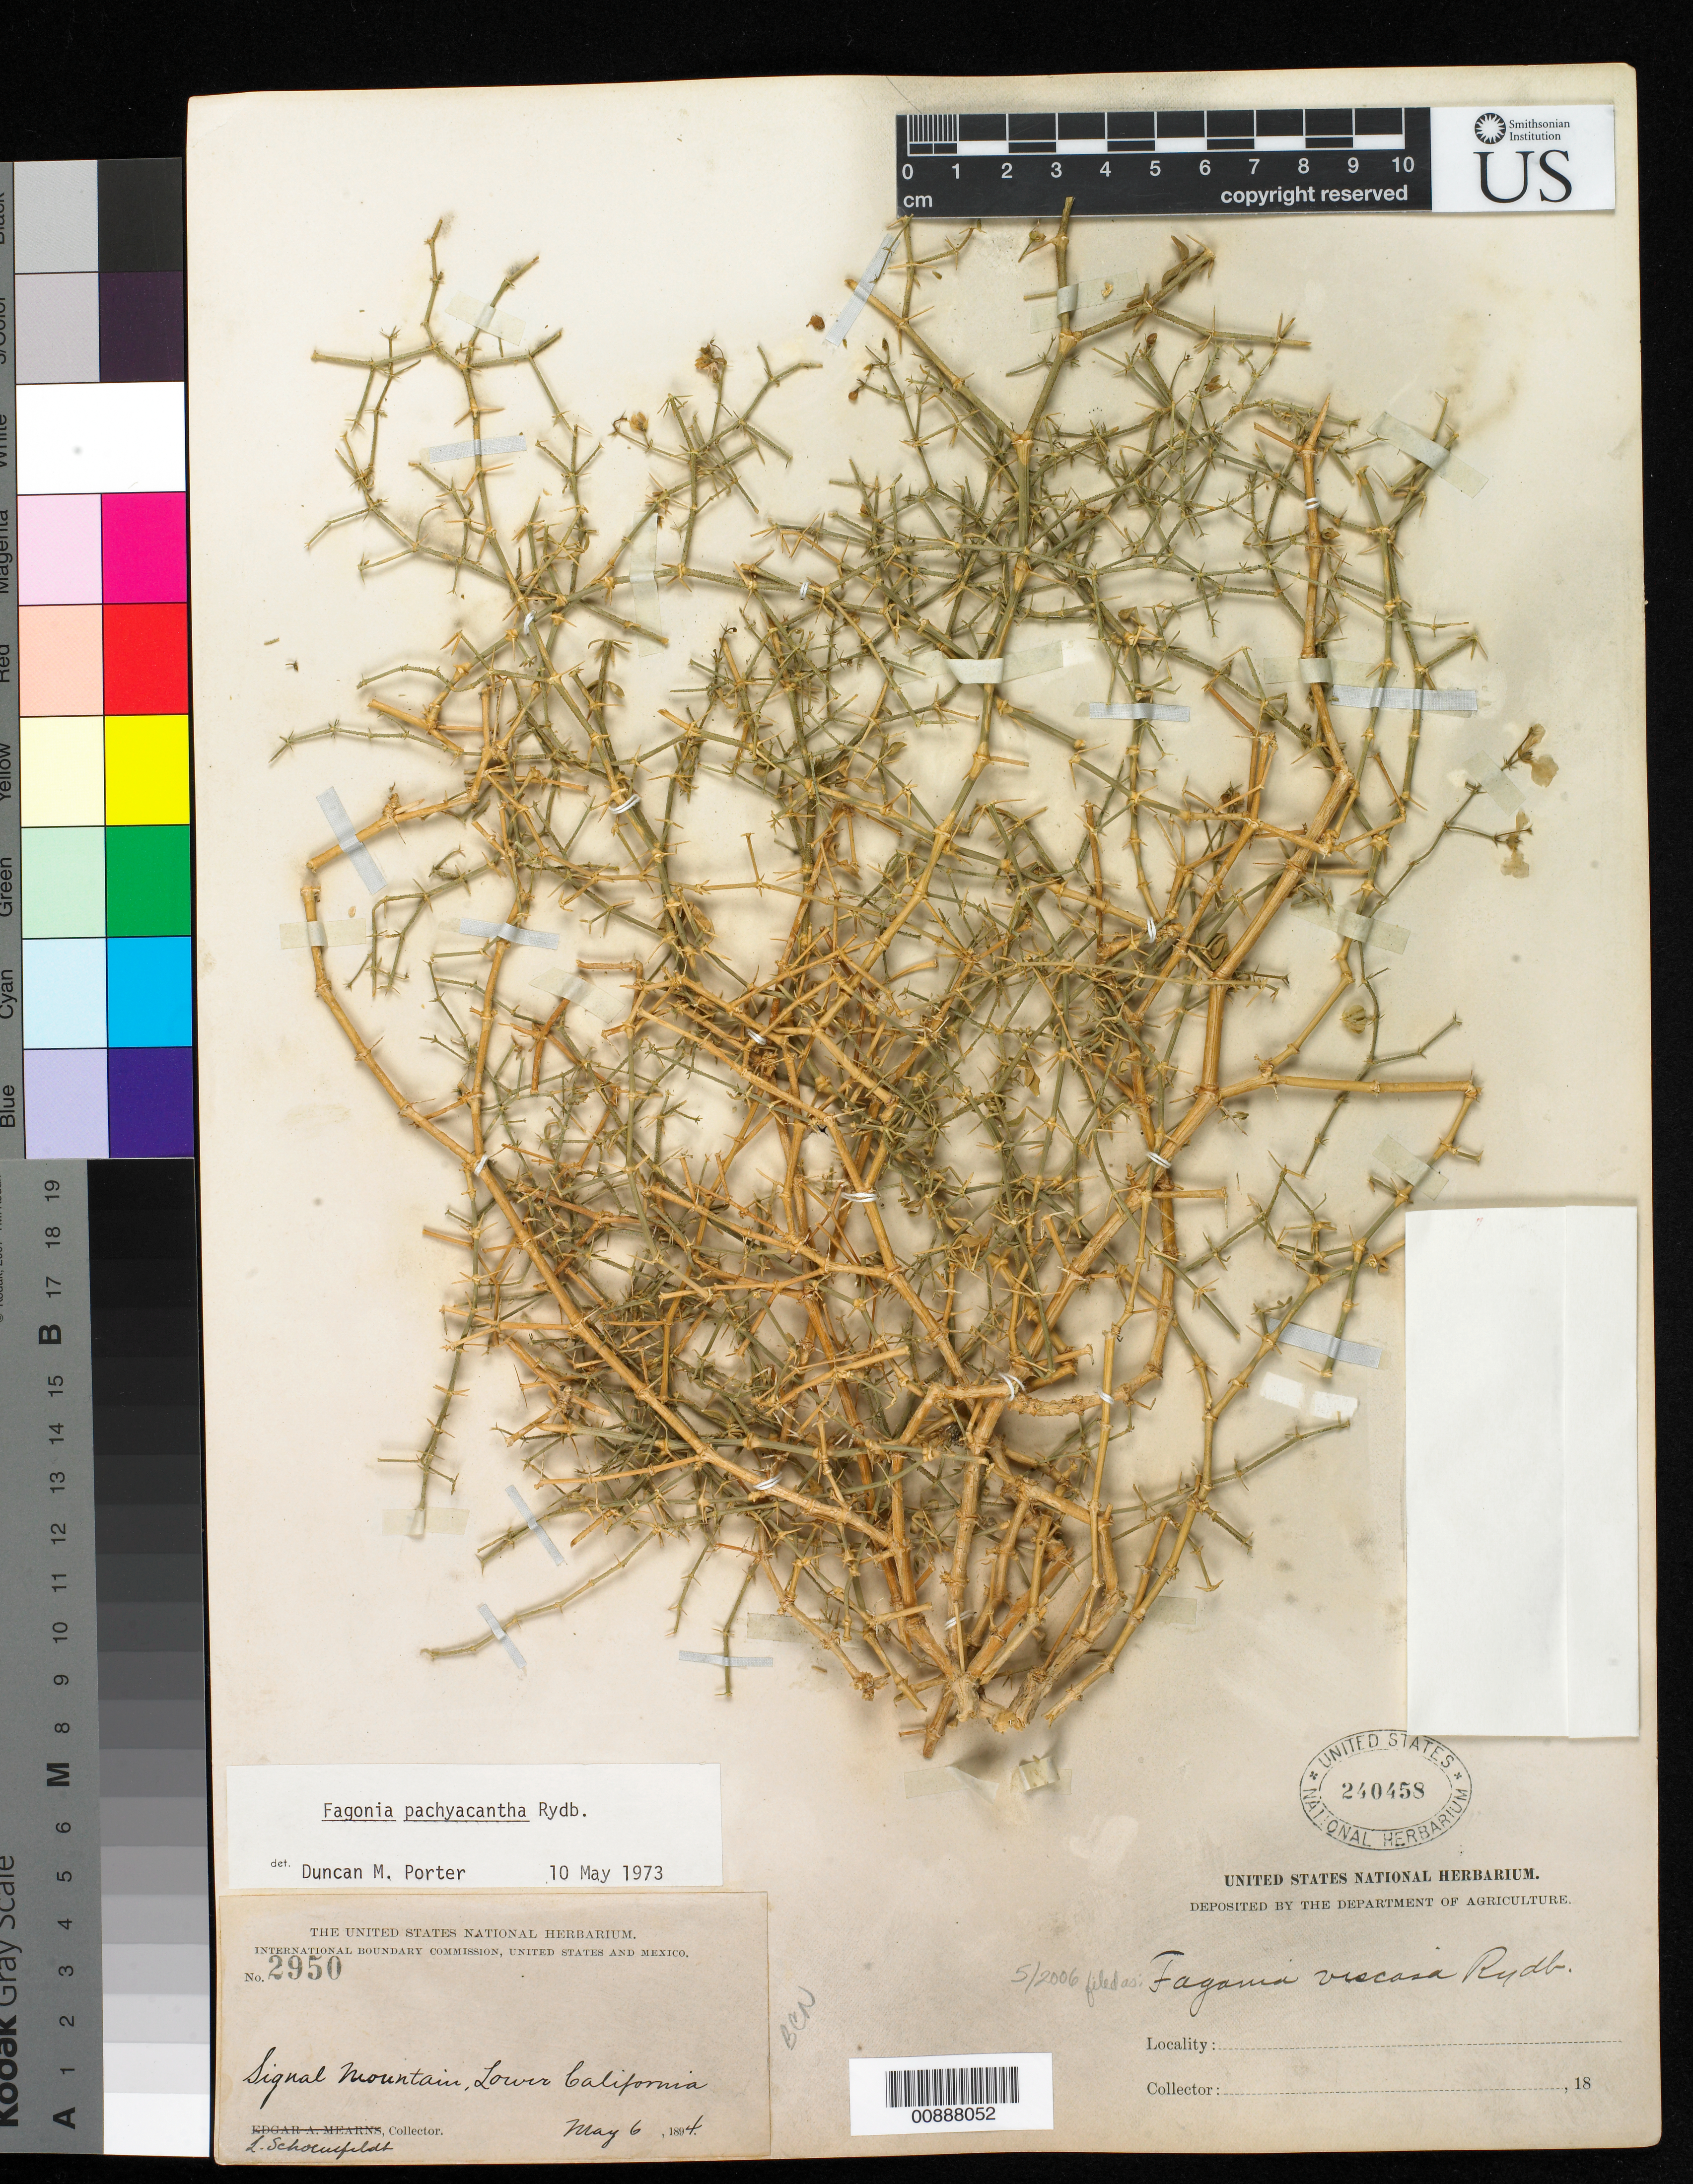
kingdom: Plantae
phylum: Tracheophyta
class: Magnoliopsida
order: Zygophyllales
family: Zygophyllaceae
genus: Fagonia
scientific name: Fagonia viscosa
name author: Rydb.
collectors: L. Schoenfeldt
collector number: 2950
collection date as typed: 06 May 1894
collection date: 1894-05-06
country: Mexico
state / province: Baja California Norte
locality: Signal Mountain, Baja California.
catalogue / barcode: US 240458